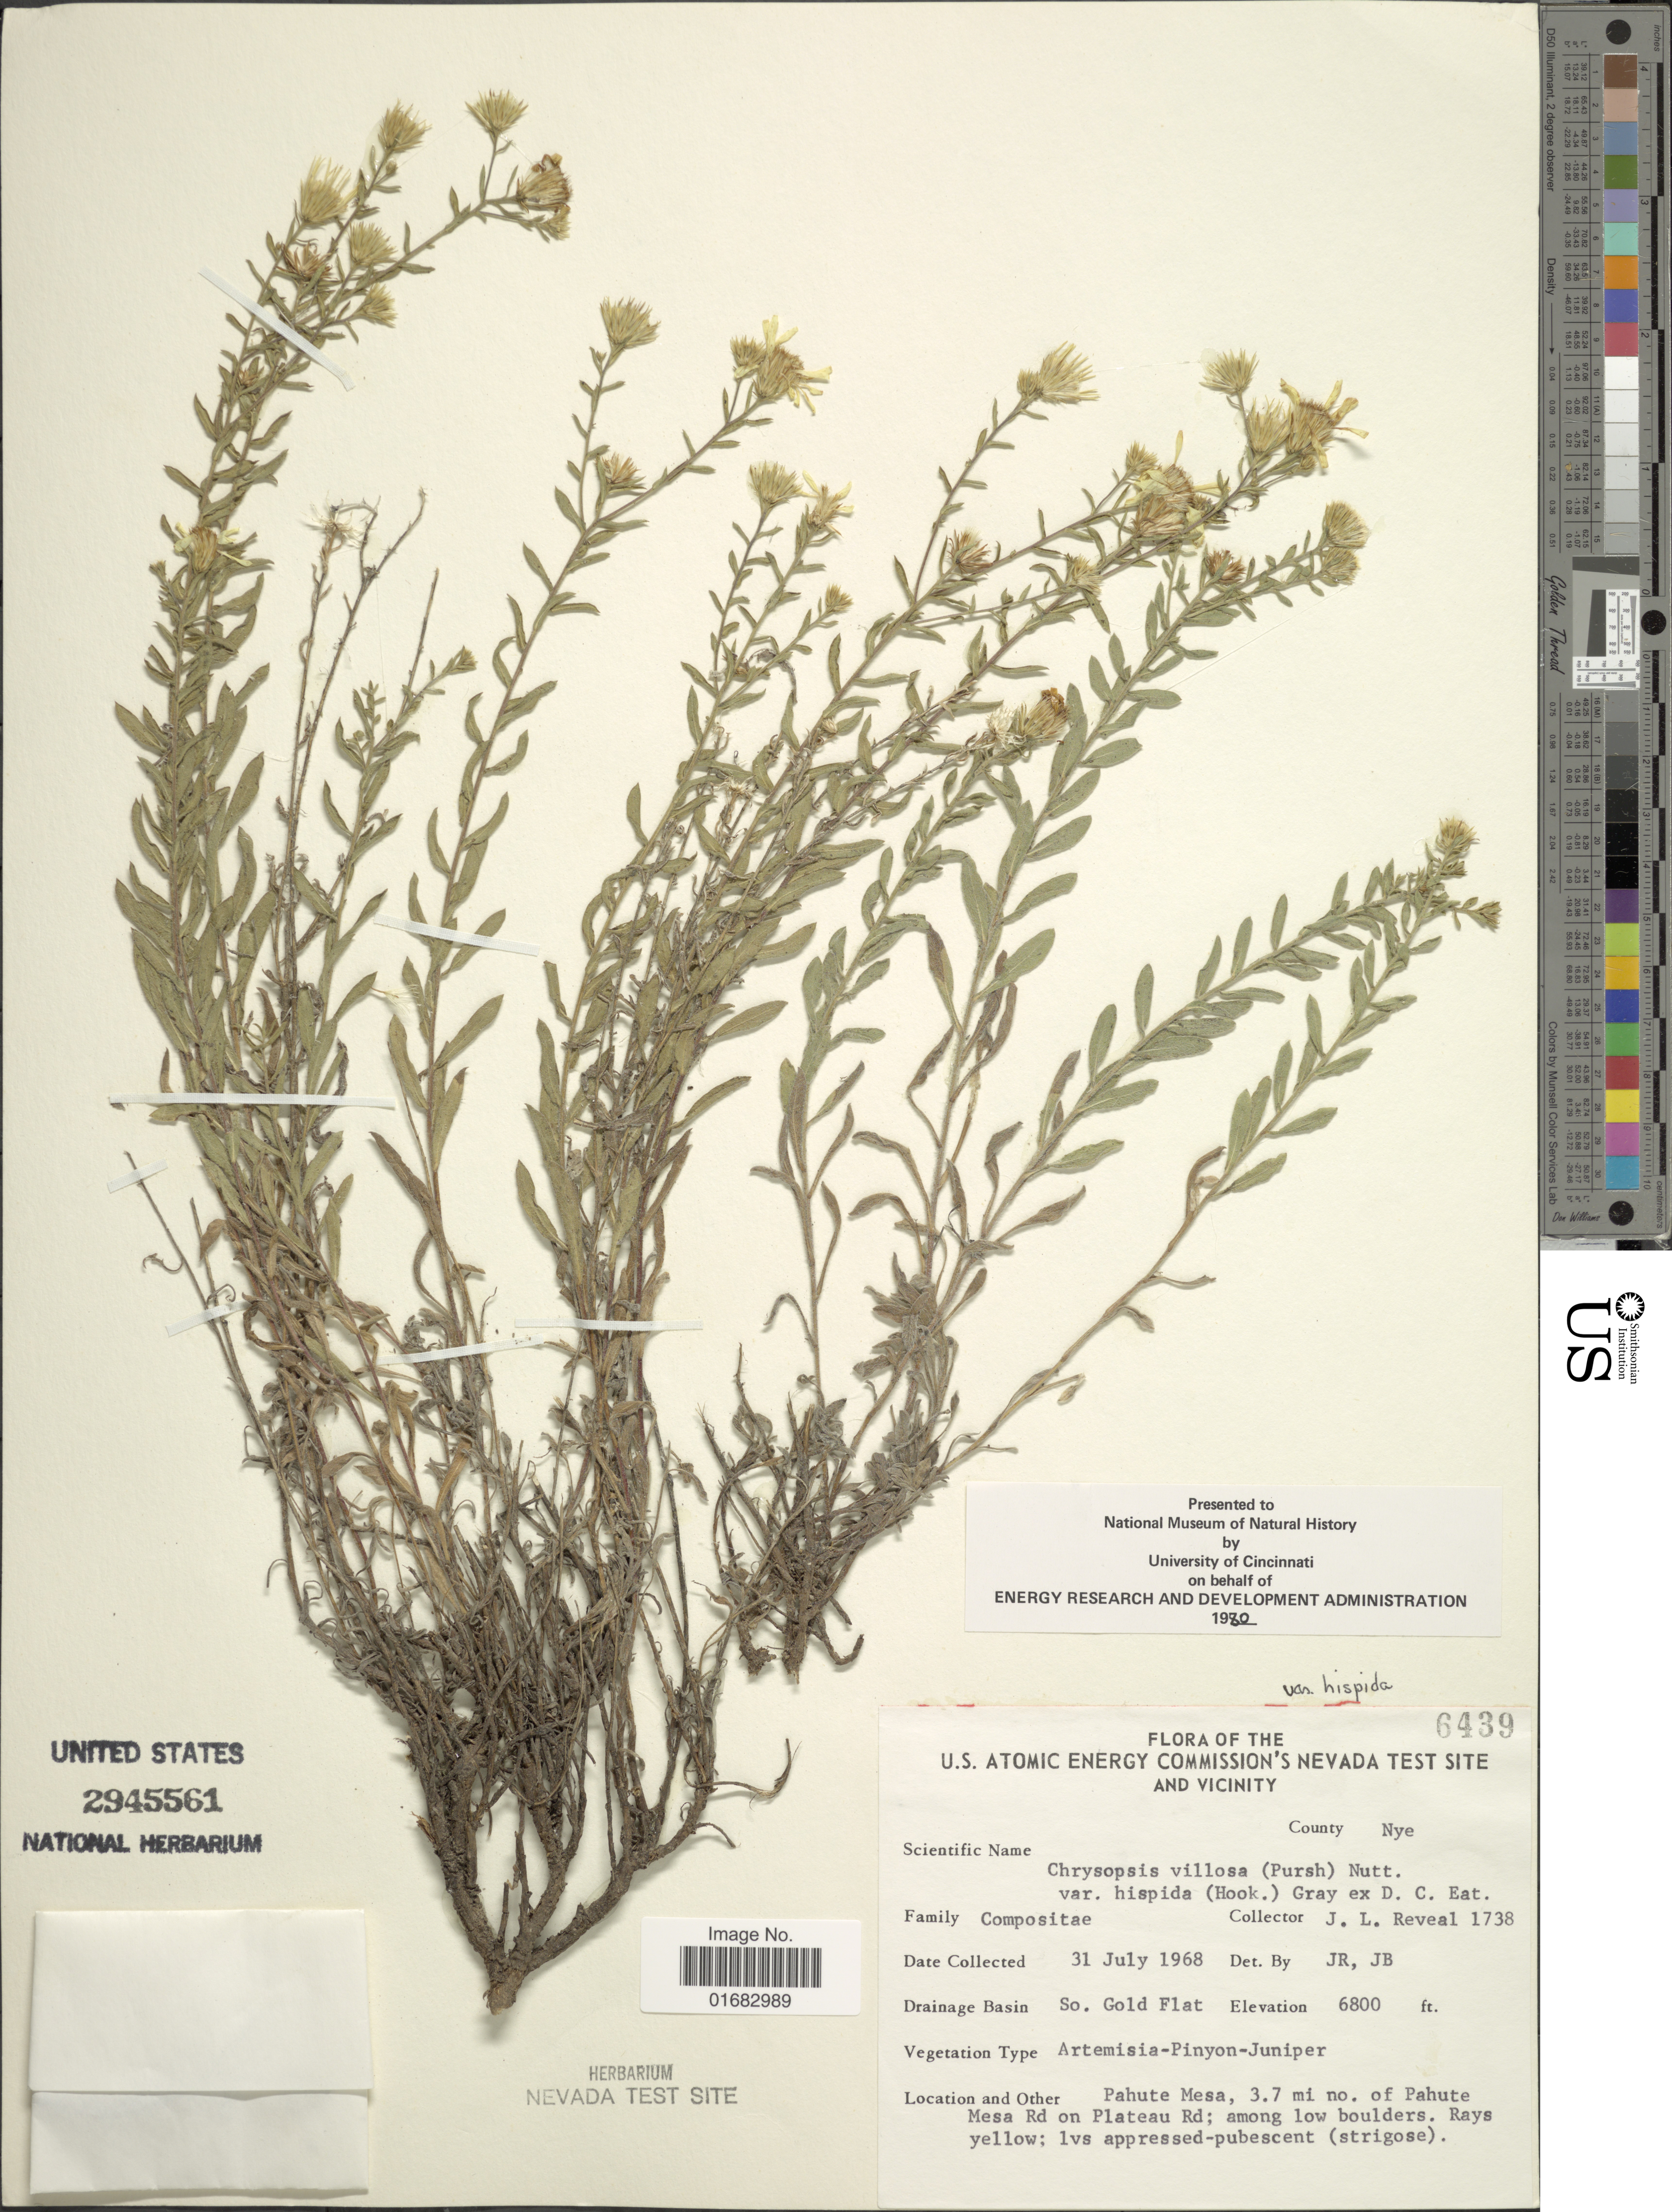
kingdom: Plantae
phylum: Tracheophyta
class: Magnoliopsida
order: Asterales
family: Asteraceae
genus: Heterotheca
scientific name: Heterotheca villosa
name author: (Pursh) Shinners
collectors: J. L. Reveal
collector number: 6439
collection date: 1968-07-31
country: United States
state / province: Nevada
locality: U.S. Atomic Energy Commission's Nevada Test Site and Vicinity, County Nye, So. Gold Flat, Pahute Mesa, 3.7 mi no. of Pahute Mesa Rd on Plateau Rd; among low boulders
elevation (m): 2073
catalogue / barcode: US 2945561